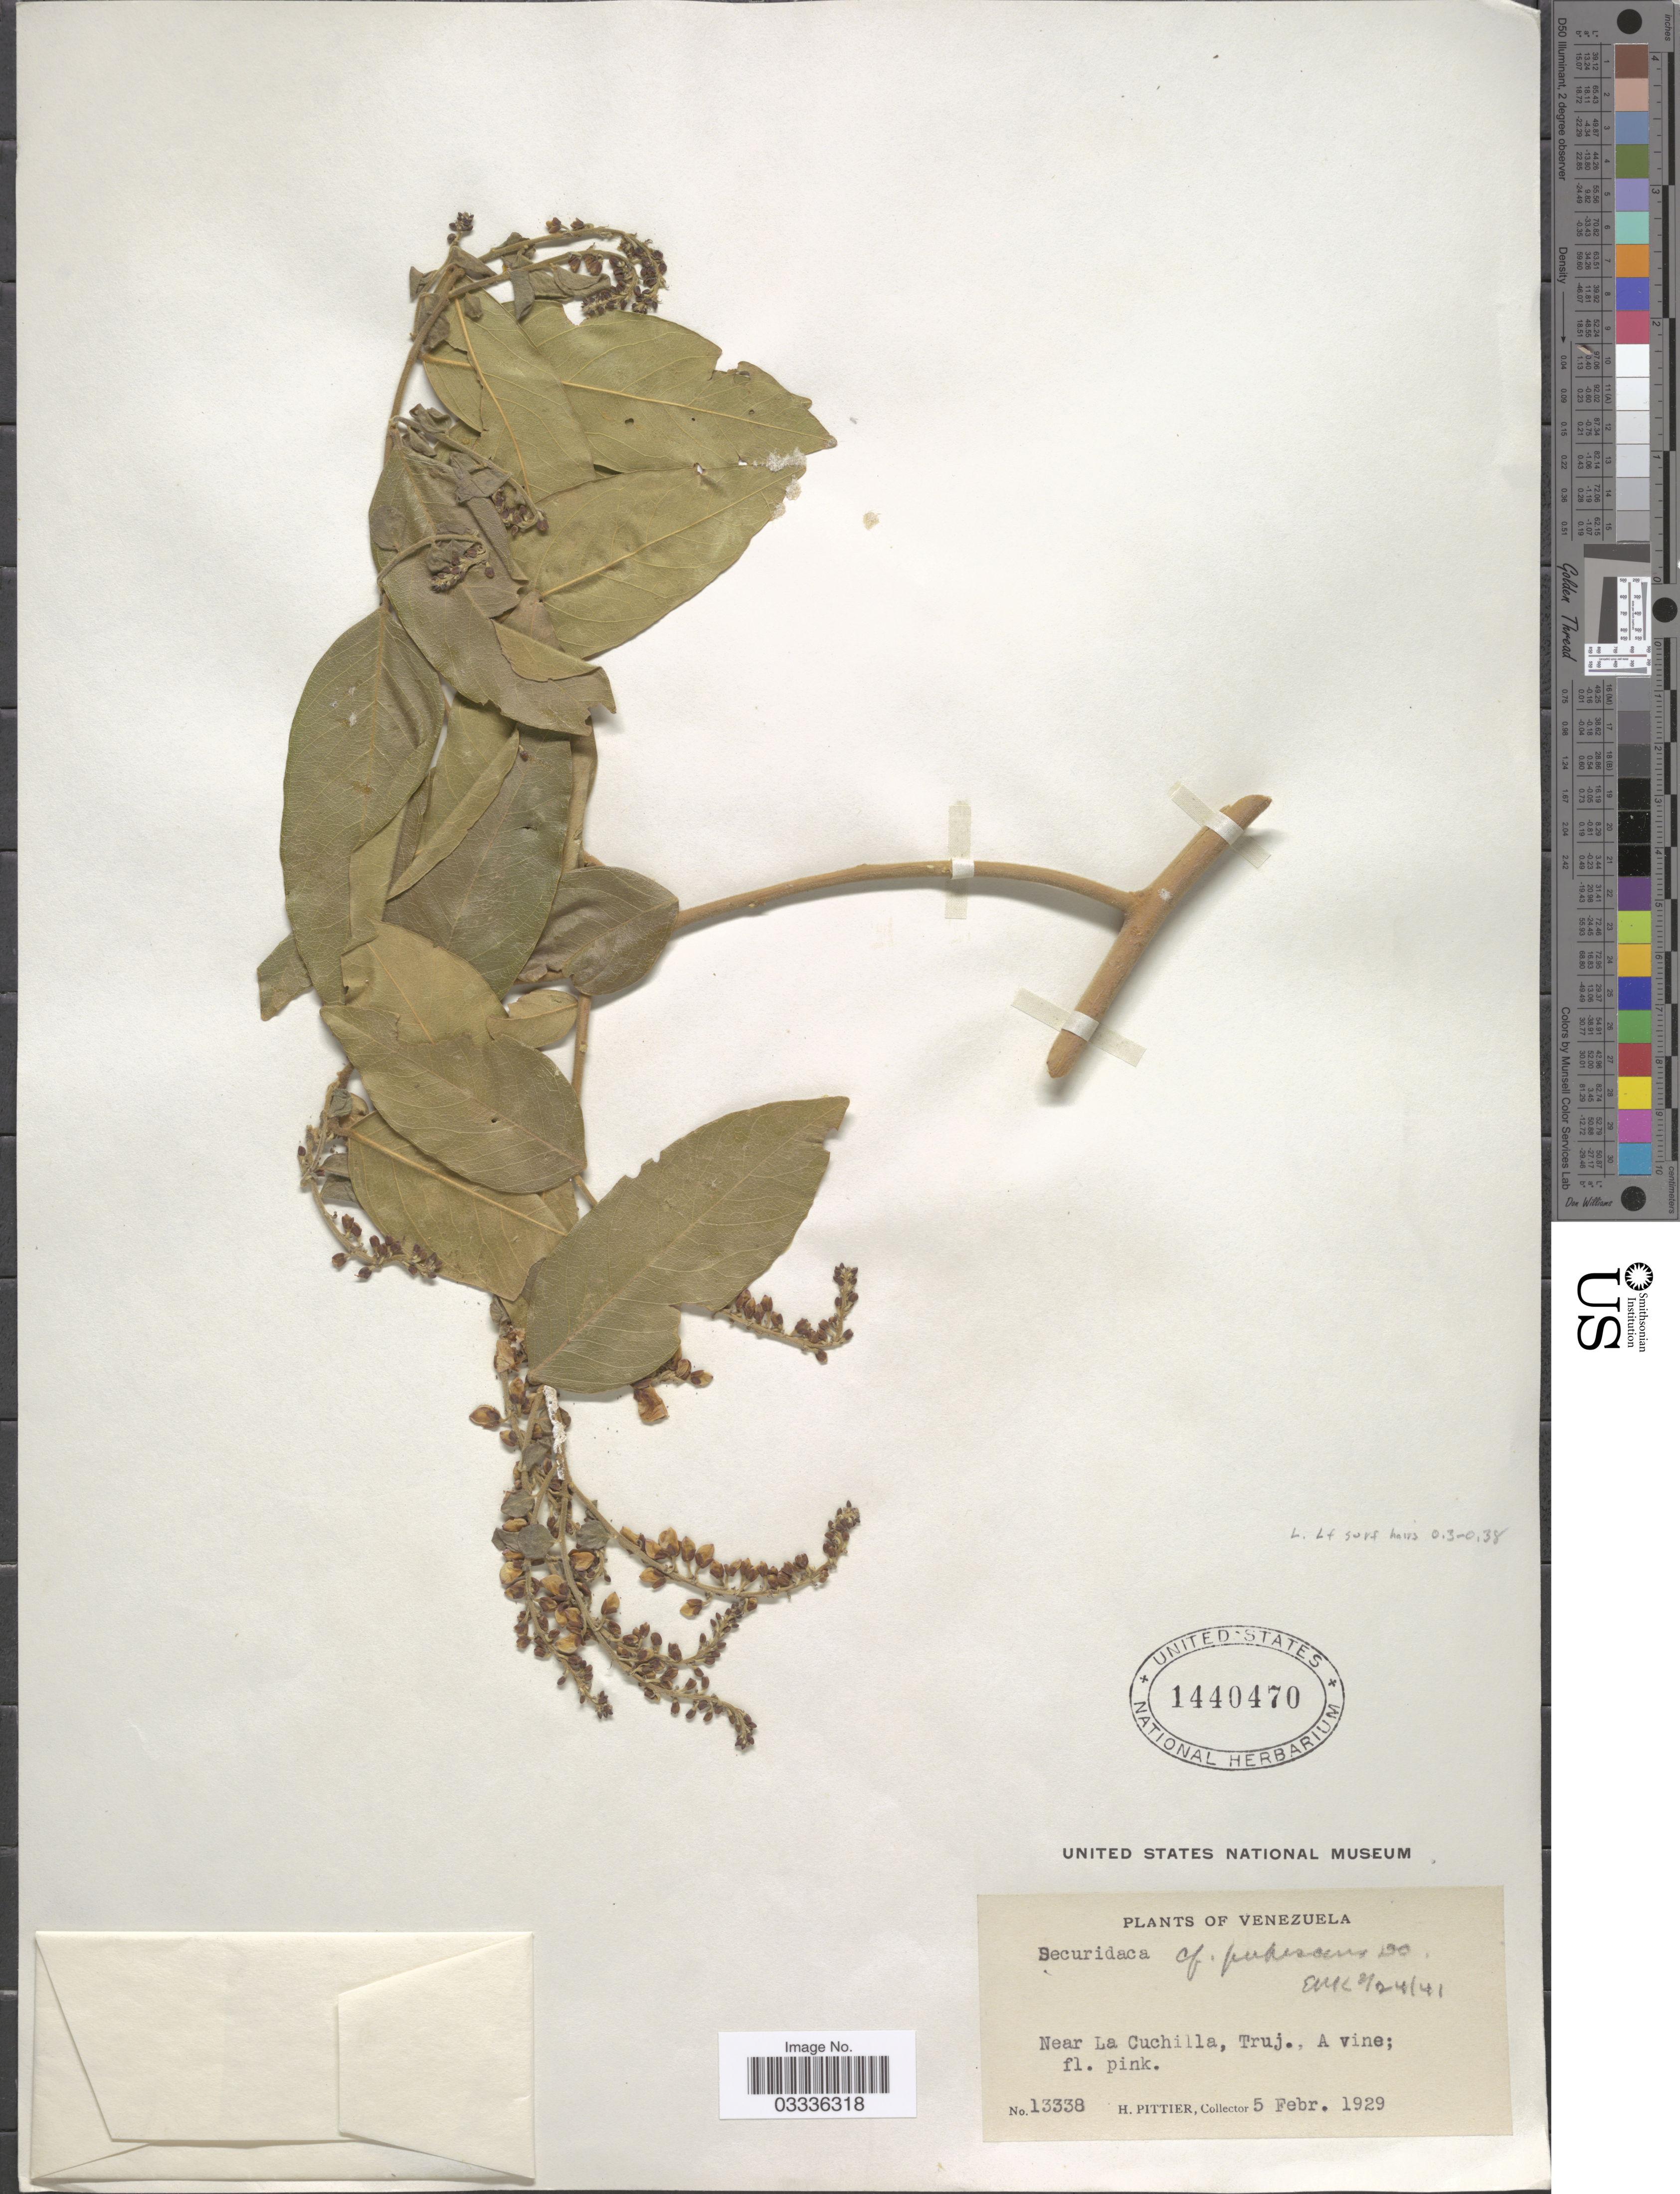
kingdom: Plantae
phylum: Tracheophyta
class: Magnoliopsida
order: Fabales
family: Polygalaceae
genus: Securidaca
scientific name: Securidaca coriacea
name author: Bonpl. ex Steud.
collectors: H. F. Pittier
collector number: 13338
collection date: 1929-02-05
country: Venezuela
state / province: Trujillo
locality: Near La Cuchilla.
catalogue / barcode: US 1440470